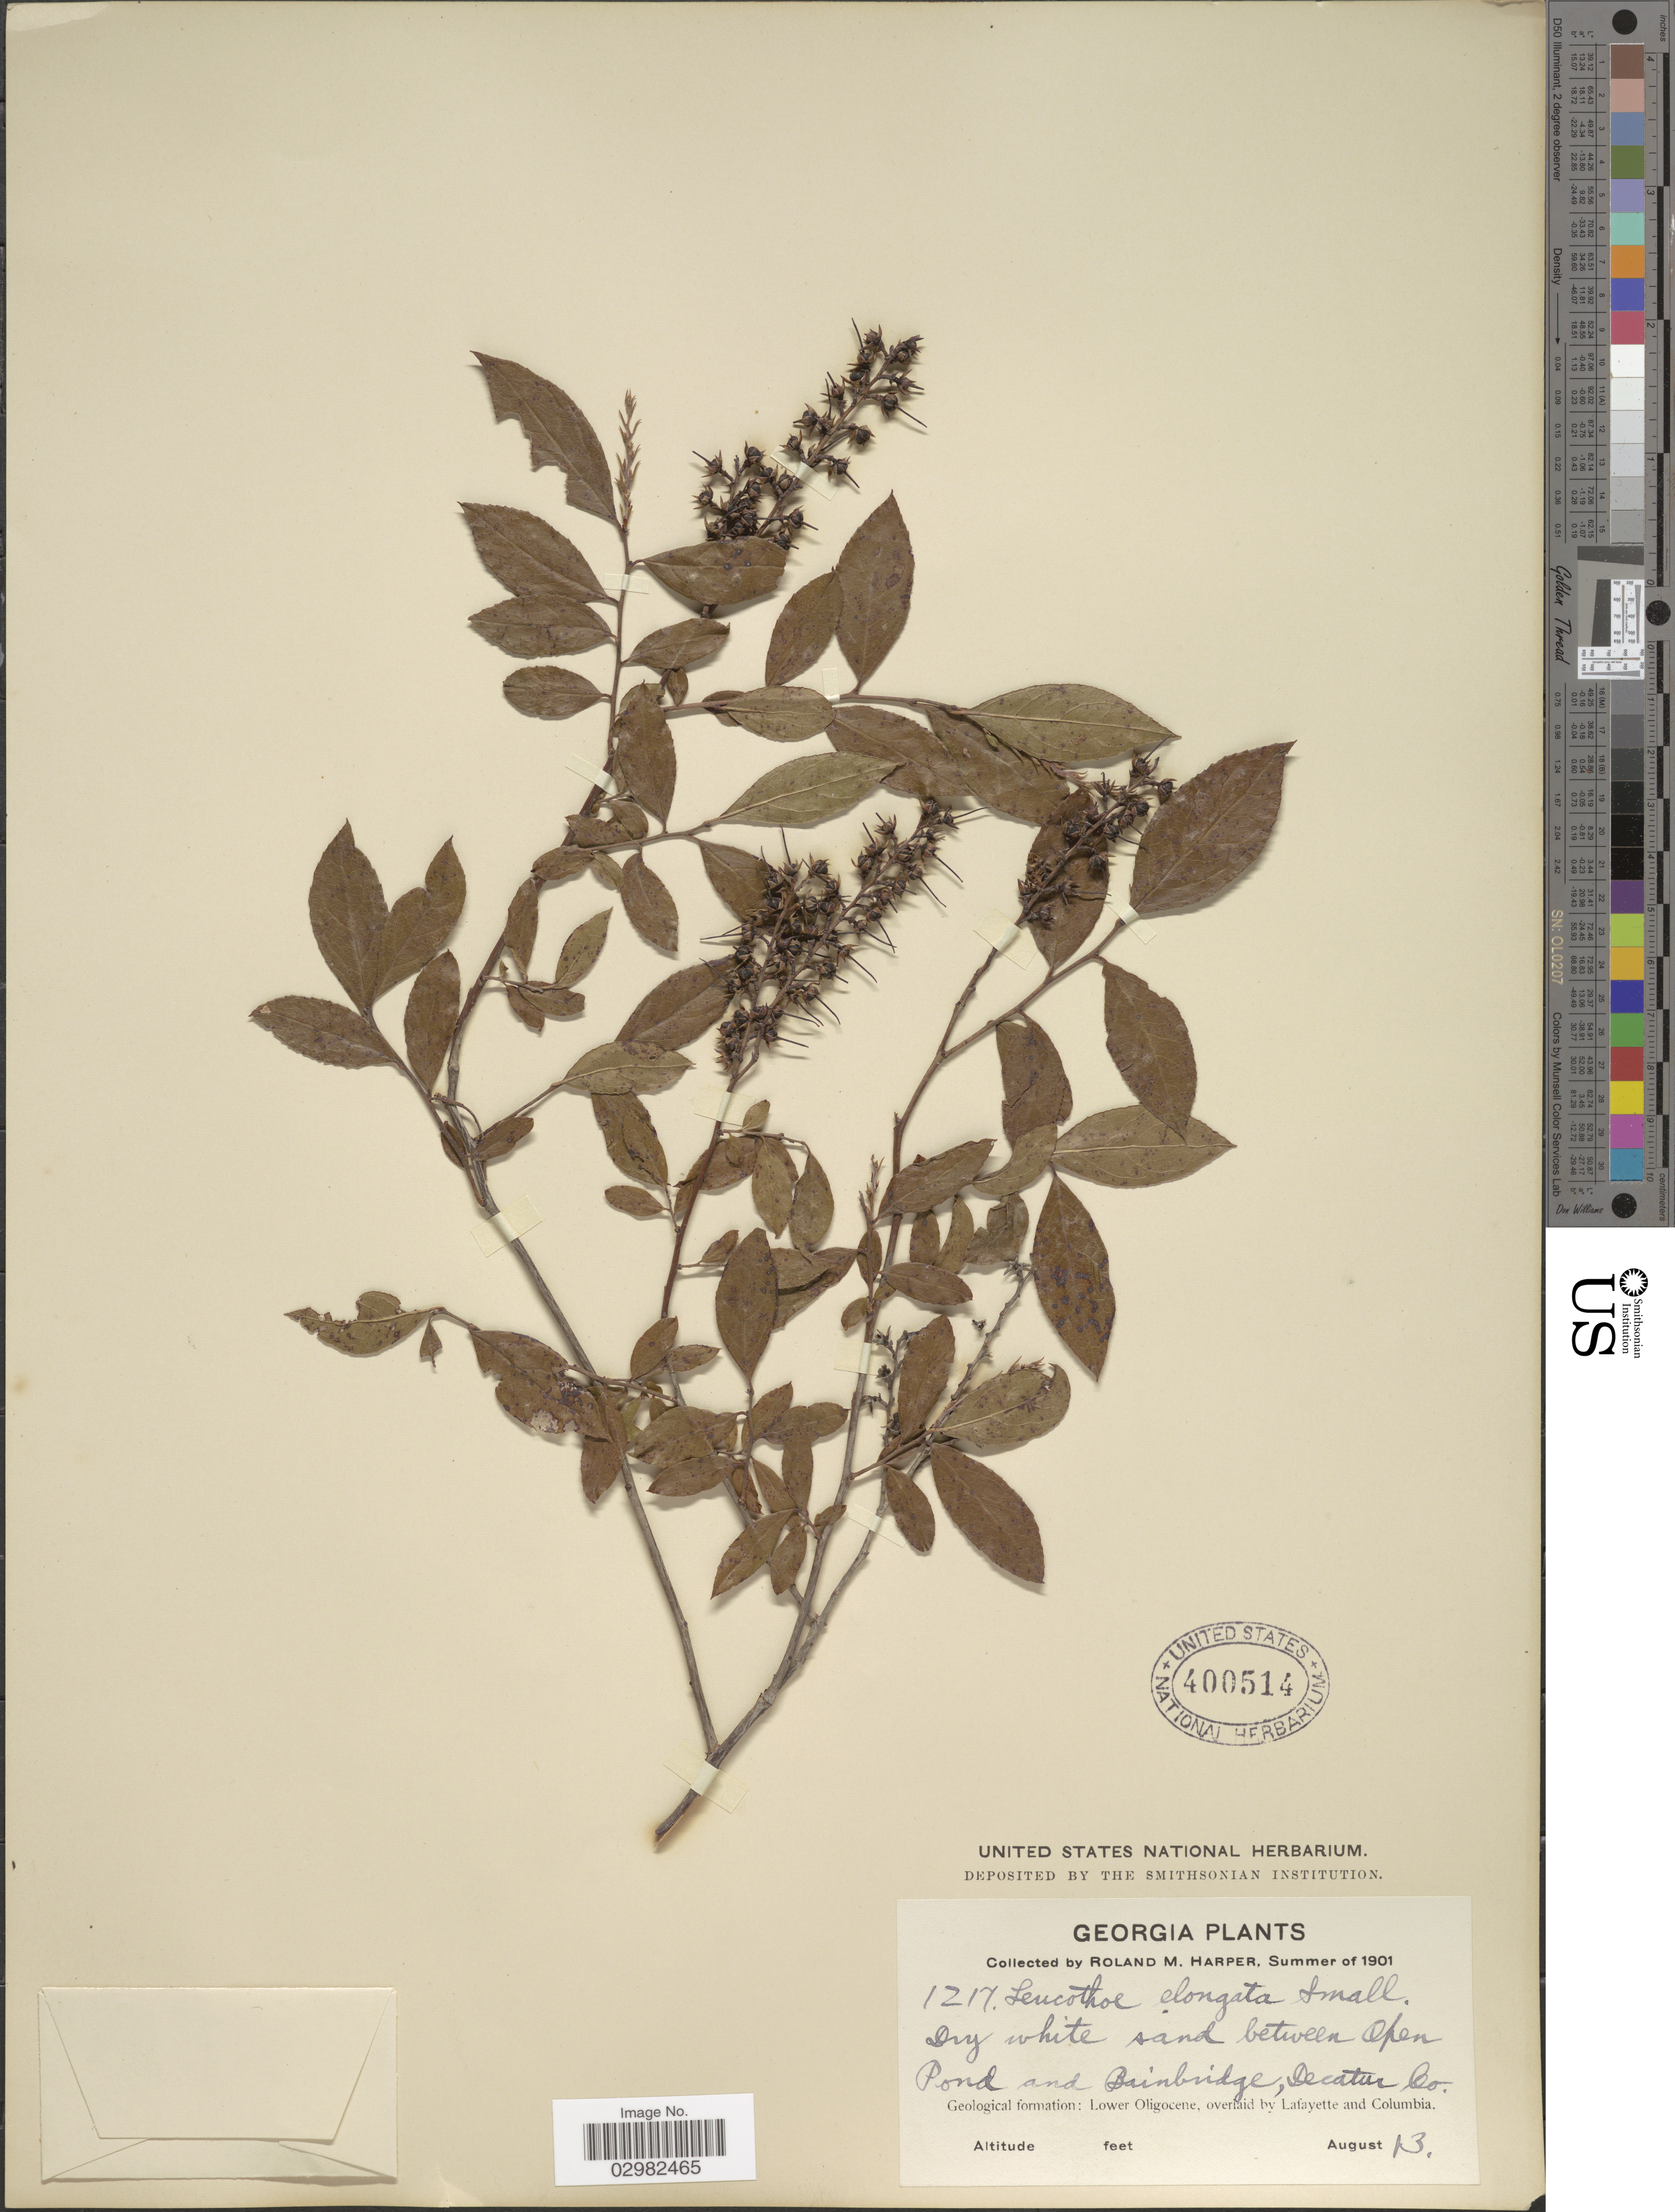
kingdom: Plantae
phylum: Tracheophyta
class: Magnoliopsida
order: Ericales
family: Ericaceae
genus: Leucothoe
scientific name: Leucothoë elongata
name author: Small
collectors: R. M. Harper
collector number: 1217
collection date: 1901-08-13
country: United States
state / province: Georgia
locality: Pond and Bainbridge, Decatur Co., Geological information: Lower Oligocene, overlaid by Lafayette and Columbia.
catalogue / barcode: US 400514